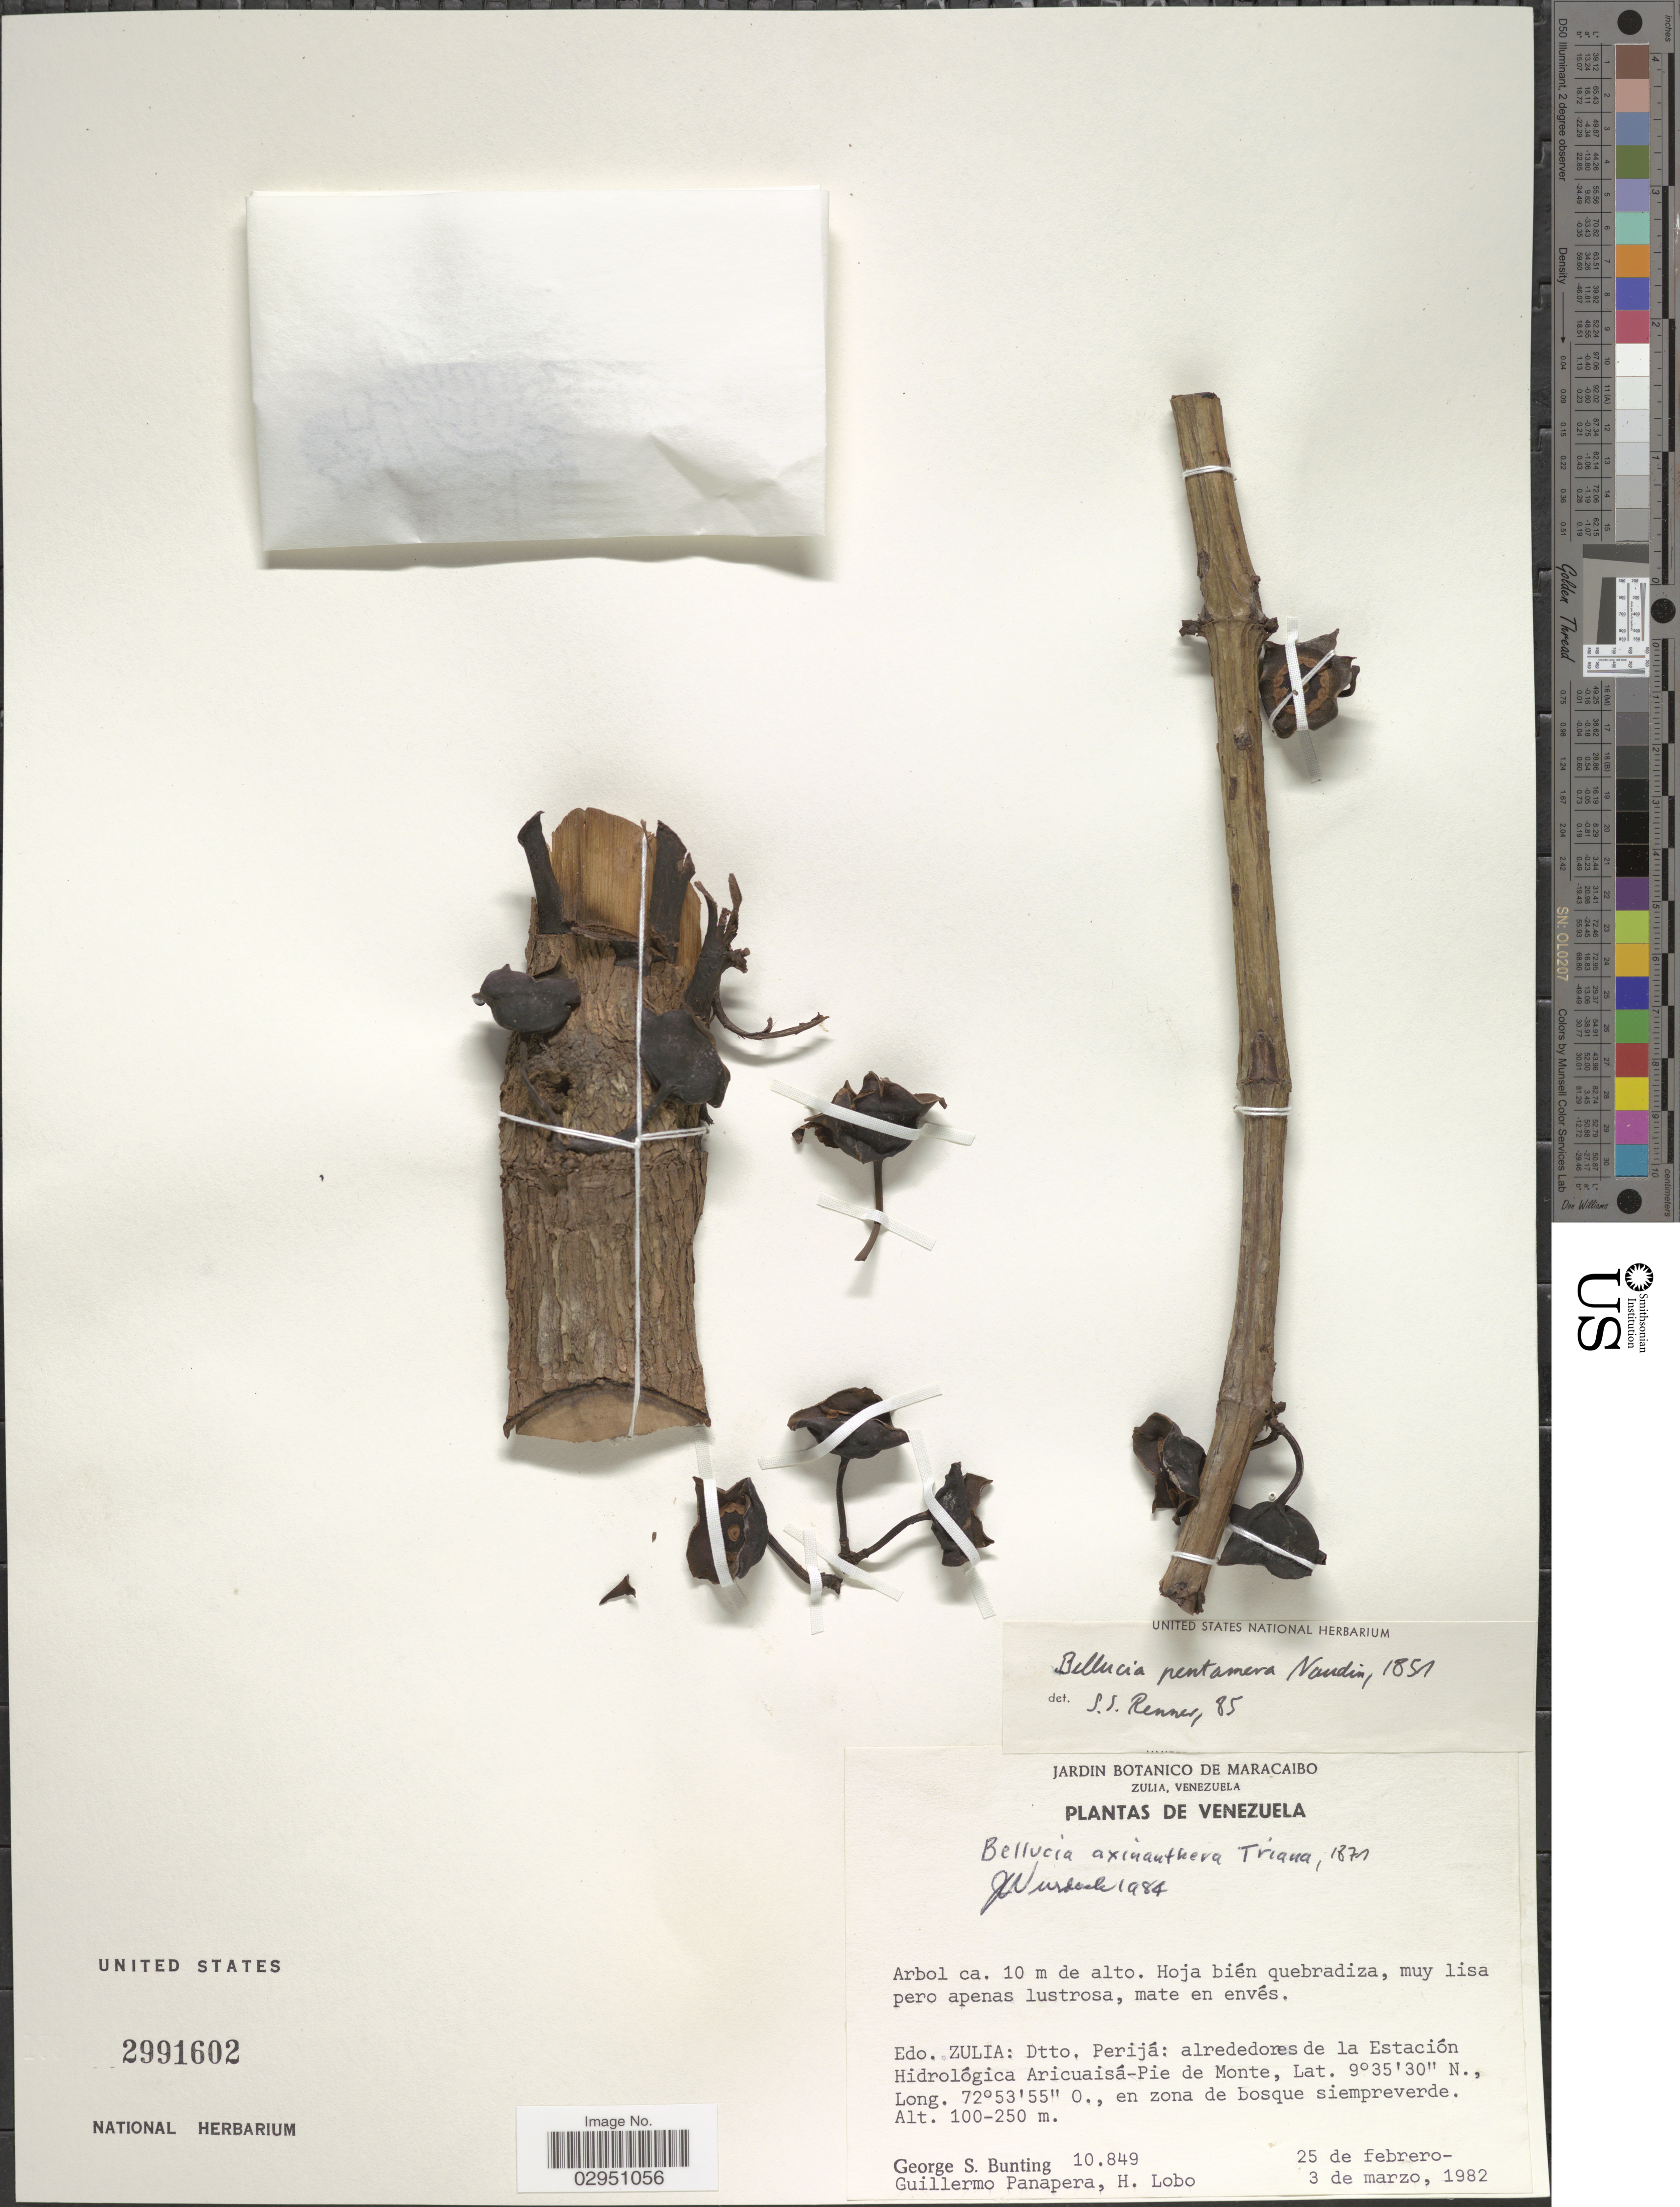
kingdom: Plantae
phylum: Tracheophyta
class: Magnoliopsida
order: Myrtales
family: Melastomataceae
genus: Bellucia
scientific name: Bellucia pentamera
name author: Naudin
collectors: G. S. Bunting, G. Panapera & H. Lobo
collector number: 10849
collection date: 1982-02-25/1982-03-03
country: Venezuela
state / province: Zulia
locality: Dtto. Perijá: alrededores de la Estación Hidrológica Aricuaisá-Pie de Monte.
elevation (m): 100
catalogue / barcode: US 2991602